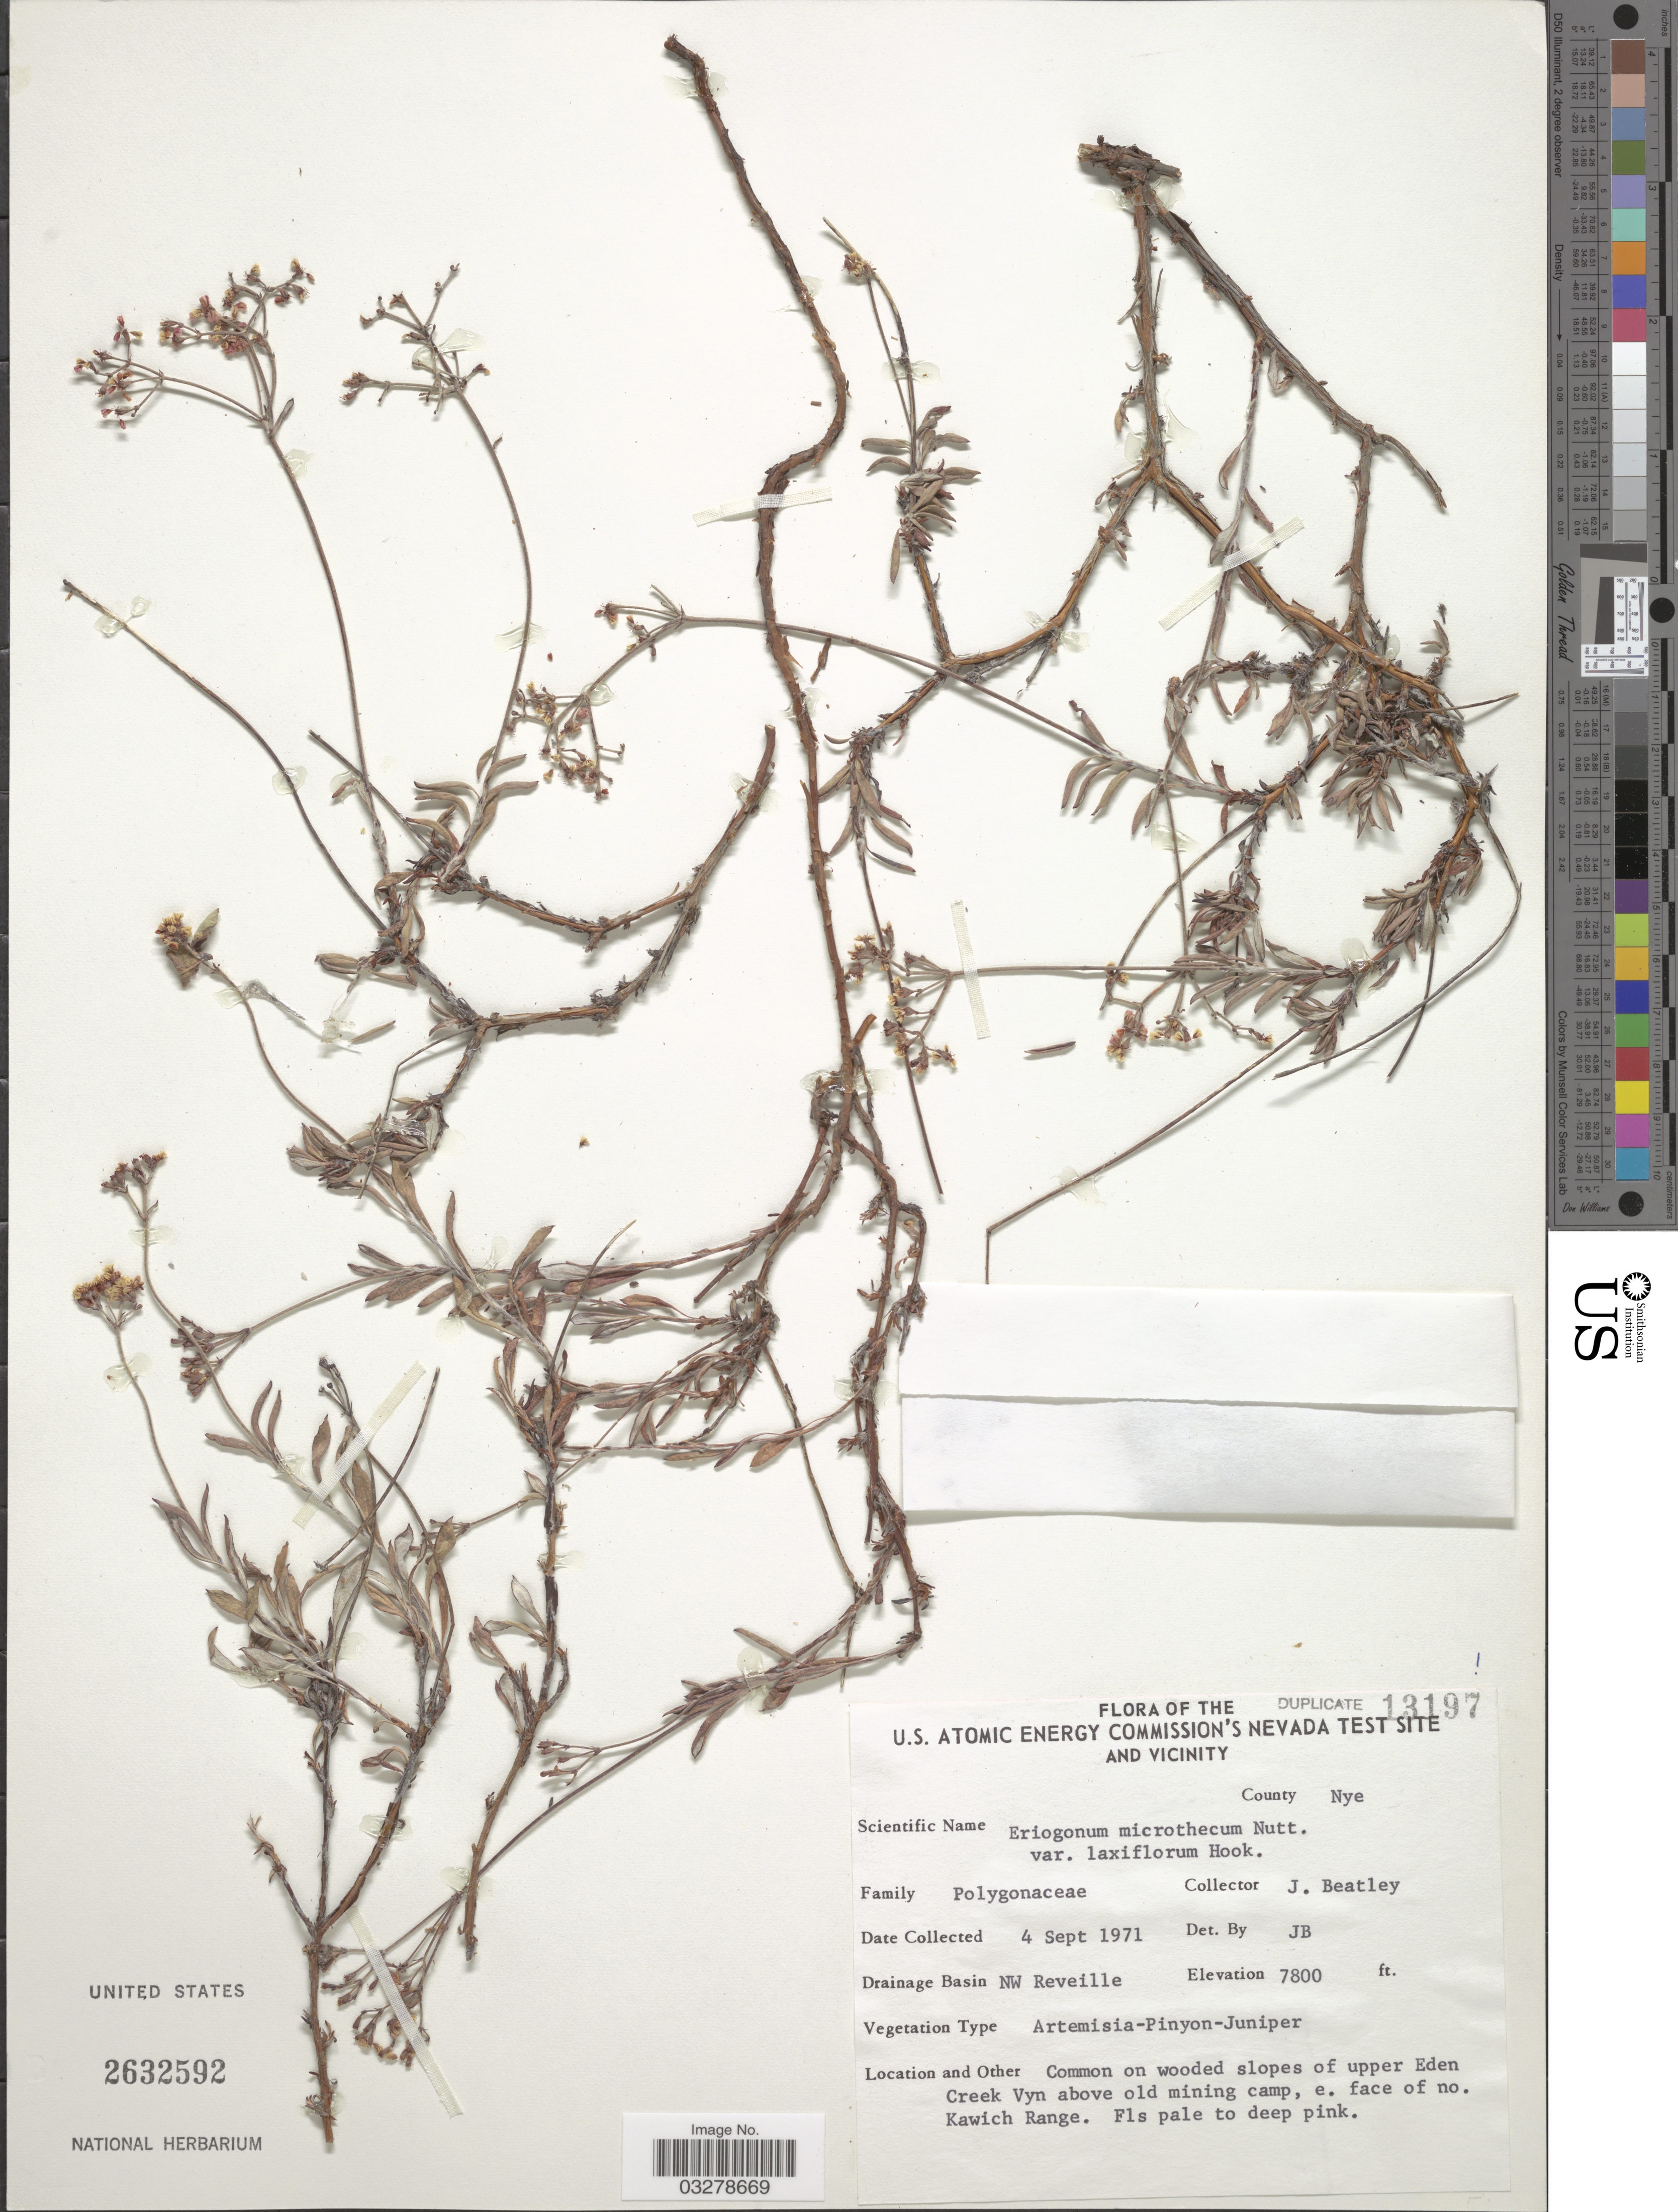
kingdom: Plantae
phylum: Tracheophyta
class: Magnoliopsida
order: Caryophyllales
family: Polygonaceae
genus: Eriogonum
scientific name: Eriogonum microtheca var. laxiflorum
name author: Hook.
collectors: J. C. Beatley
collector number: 13197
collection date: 1971-09-04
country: United States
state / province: Nevada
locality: U.S. Atomic Energy Commission's Nevada Test Site and Vicinity. County Nye. Drainage Basin NW Reveille. Common on wooded slopes of upper Eden Creek Vyn above old mining camp, e. face of no. Kawich Range.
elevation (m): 2377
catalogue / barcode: US 2632592